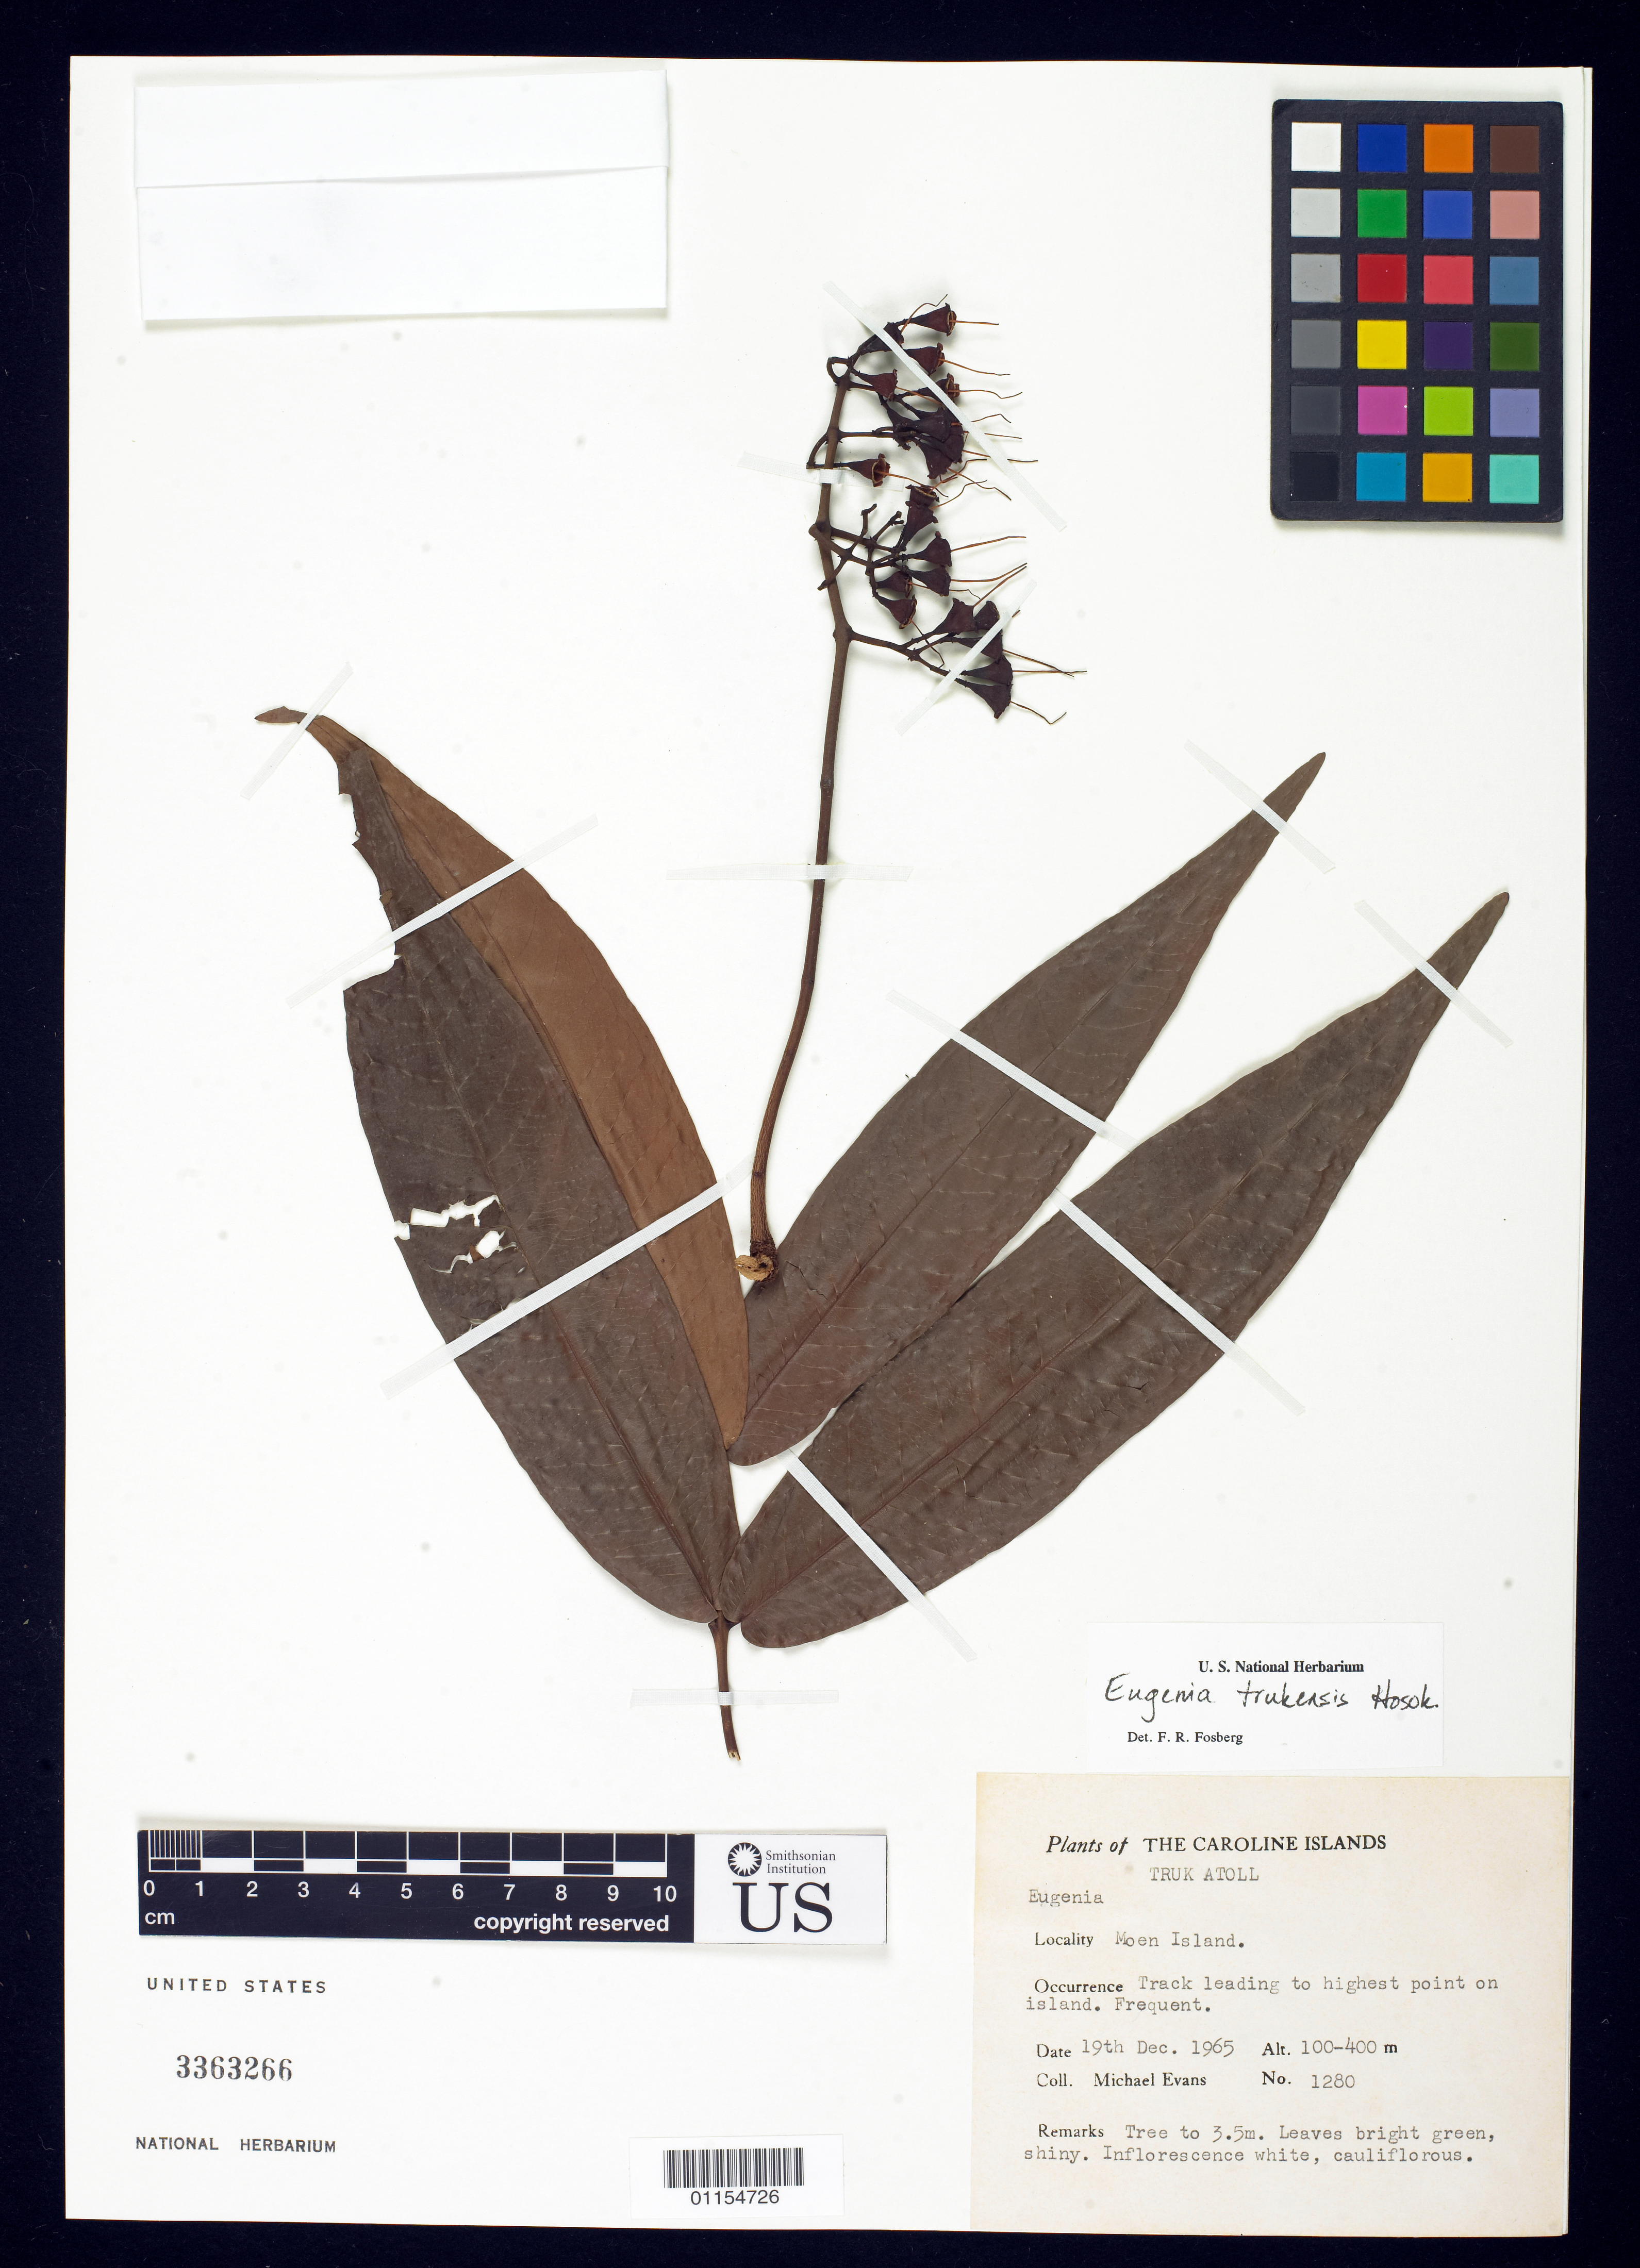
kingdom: Plantae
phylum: Tracheophyta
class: Magnoliopsida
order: Myrtales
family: Myrtaceae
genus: Syzygium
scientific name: Syzygium trukense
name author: (Hosok.) Costion & E. Lucas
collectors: M. Evans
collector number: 1280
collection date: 1965-12-19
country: Micronesia, Federated States of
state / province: Truk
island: Moen [Wono]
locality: track leading to highest point on island.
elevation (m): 100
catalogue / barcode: US 3363266